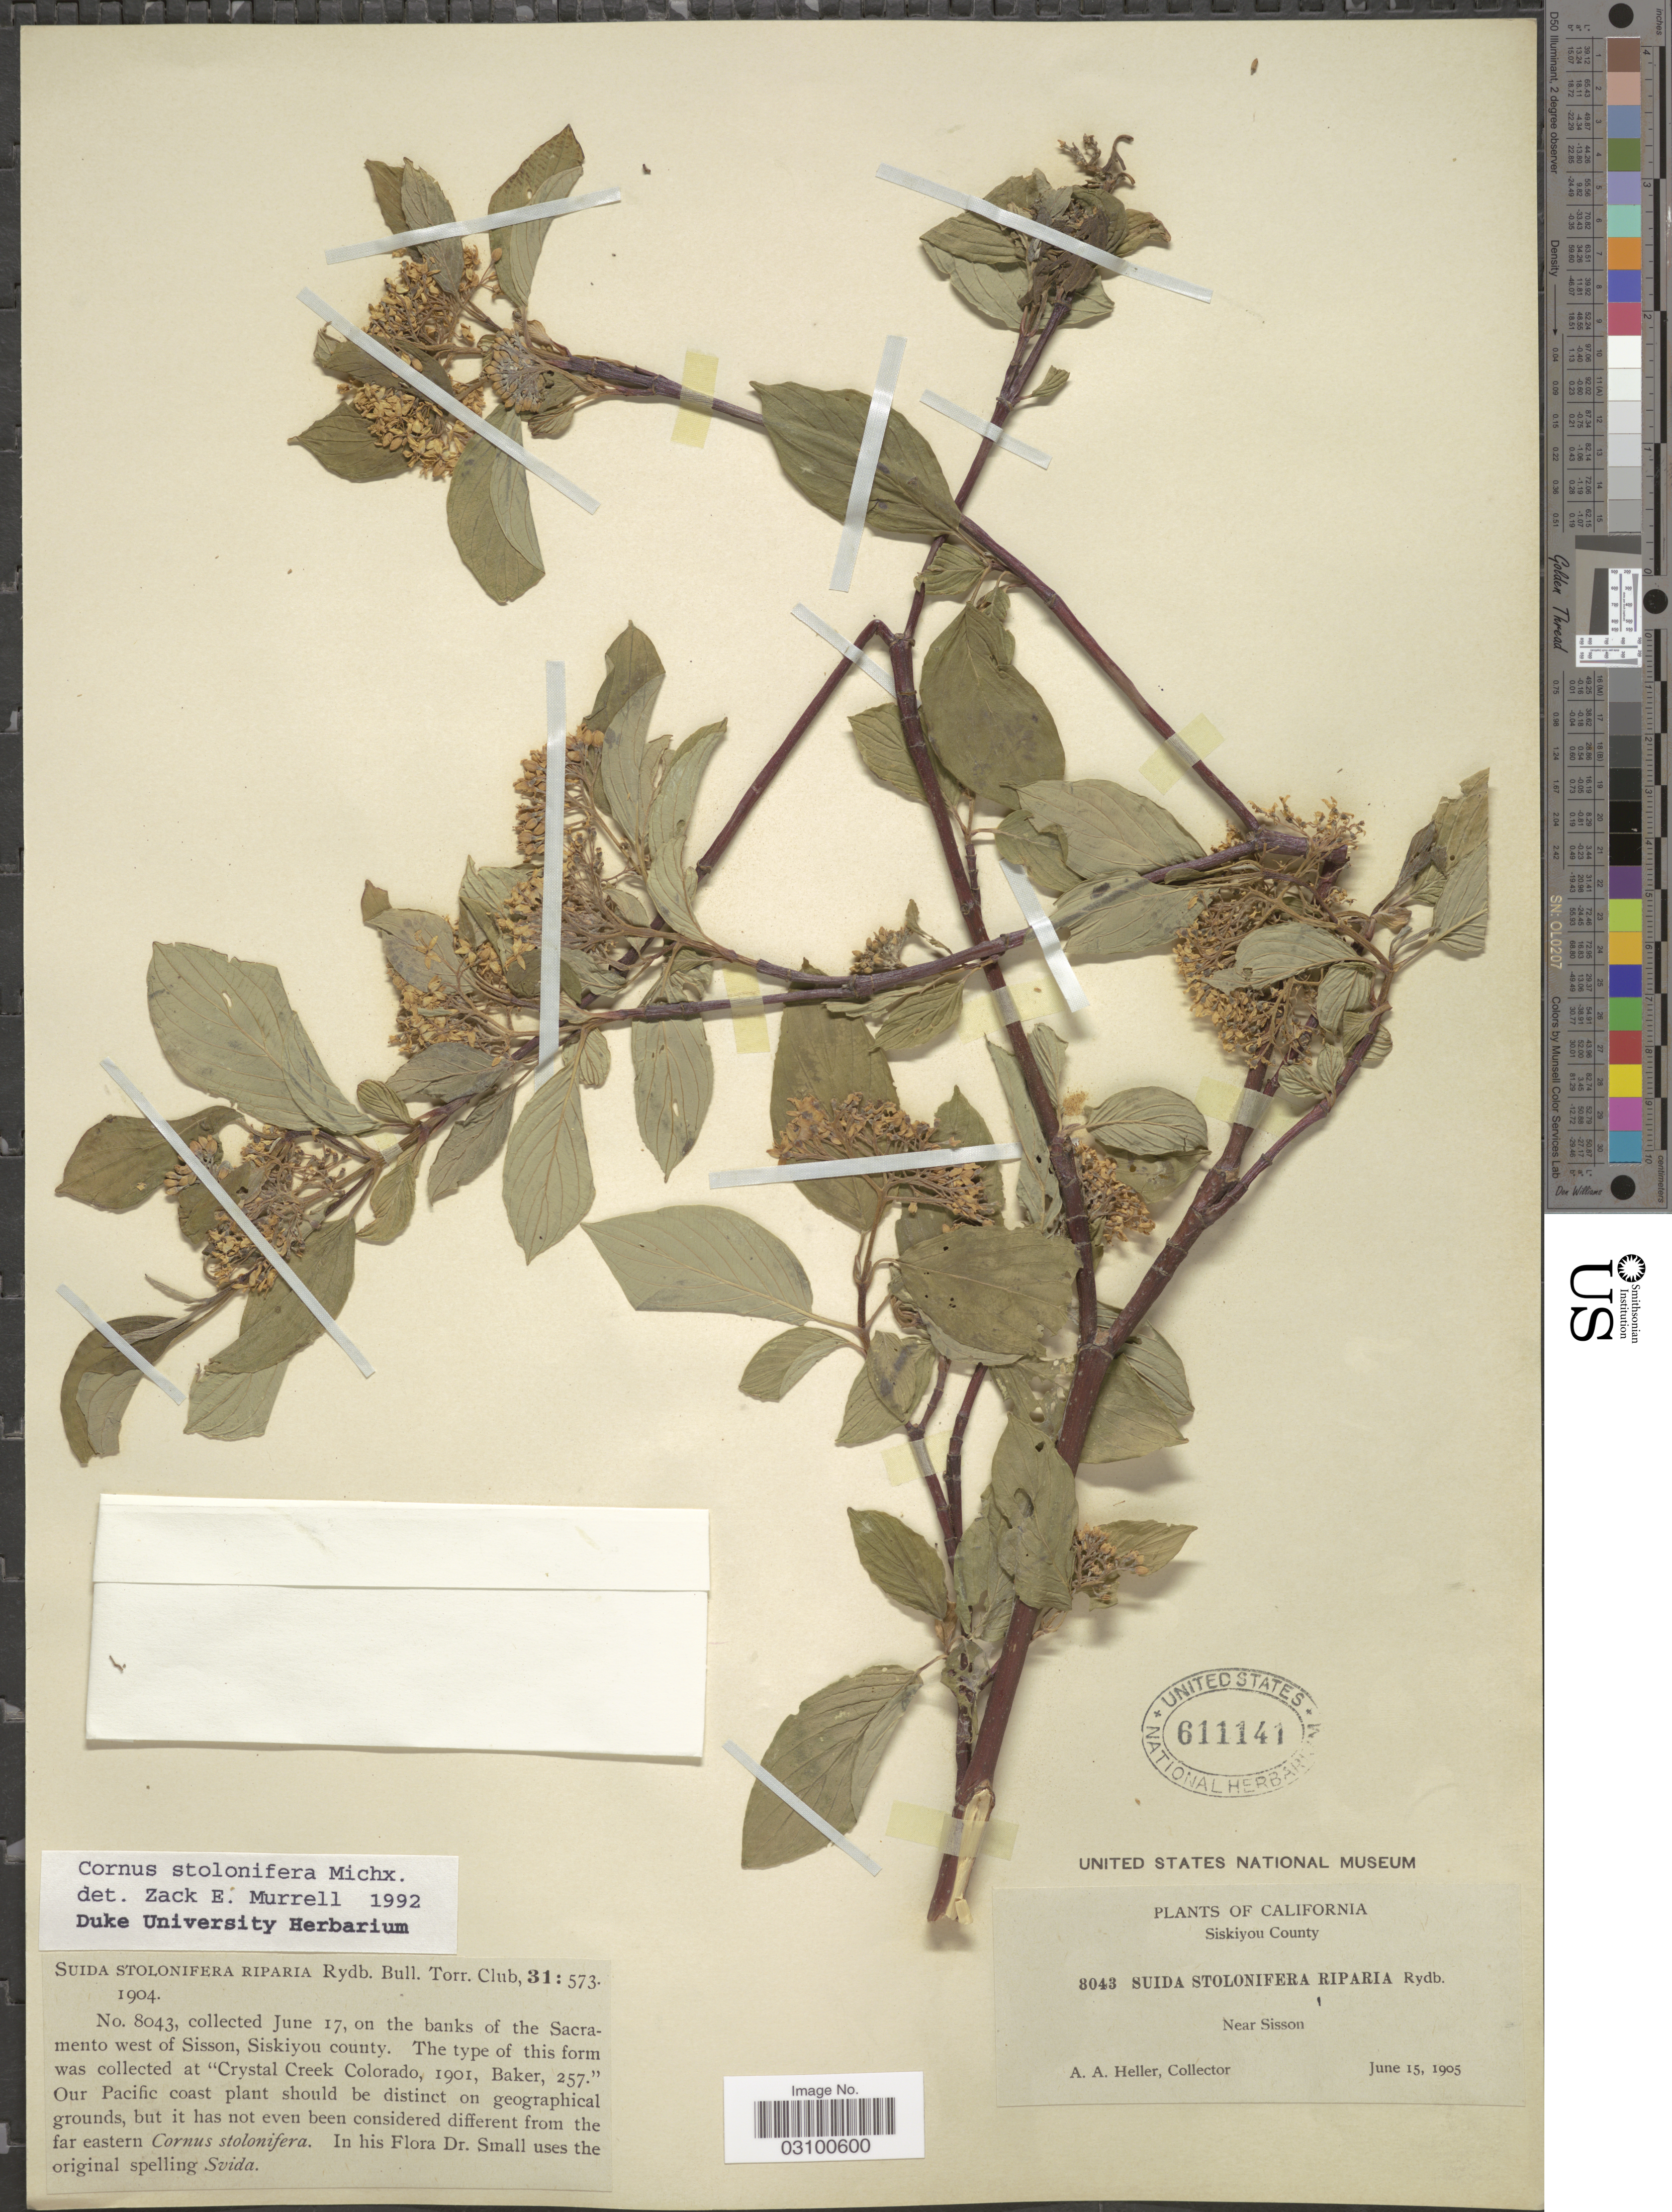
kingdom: Plantae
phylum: Tracheophyta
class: Magnoliopsida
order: Cornales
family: Cornaceae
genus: Cornus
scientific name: Cornus sericea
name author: L.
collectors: A. A. Heller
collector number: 8043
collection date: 1905-06-15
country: United States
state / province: California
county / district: Siskiyou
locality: Suskiyou County. Near Sisson.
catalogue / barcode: US 611141